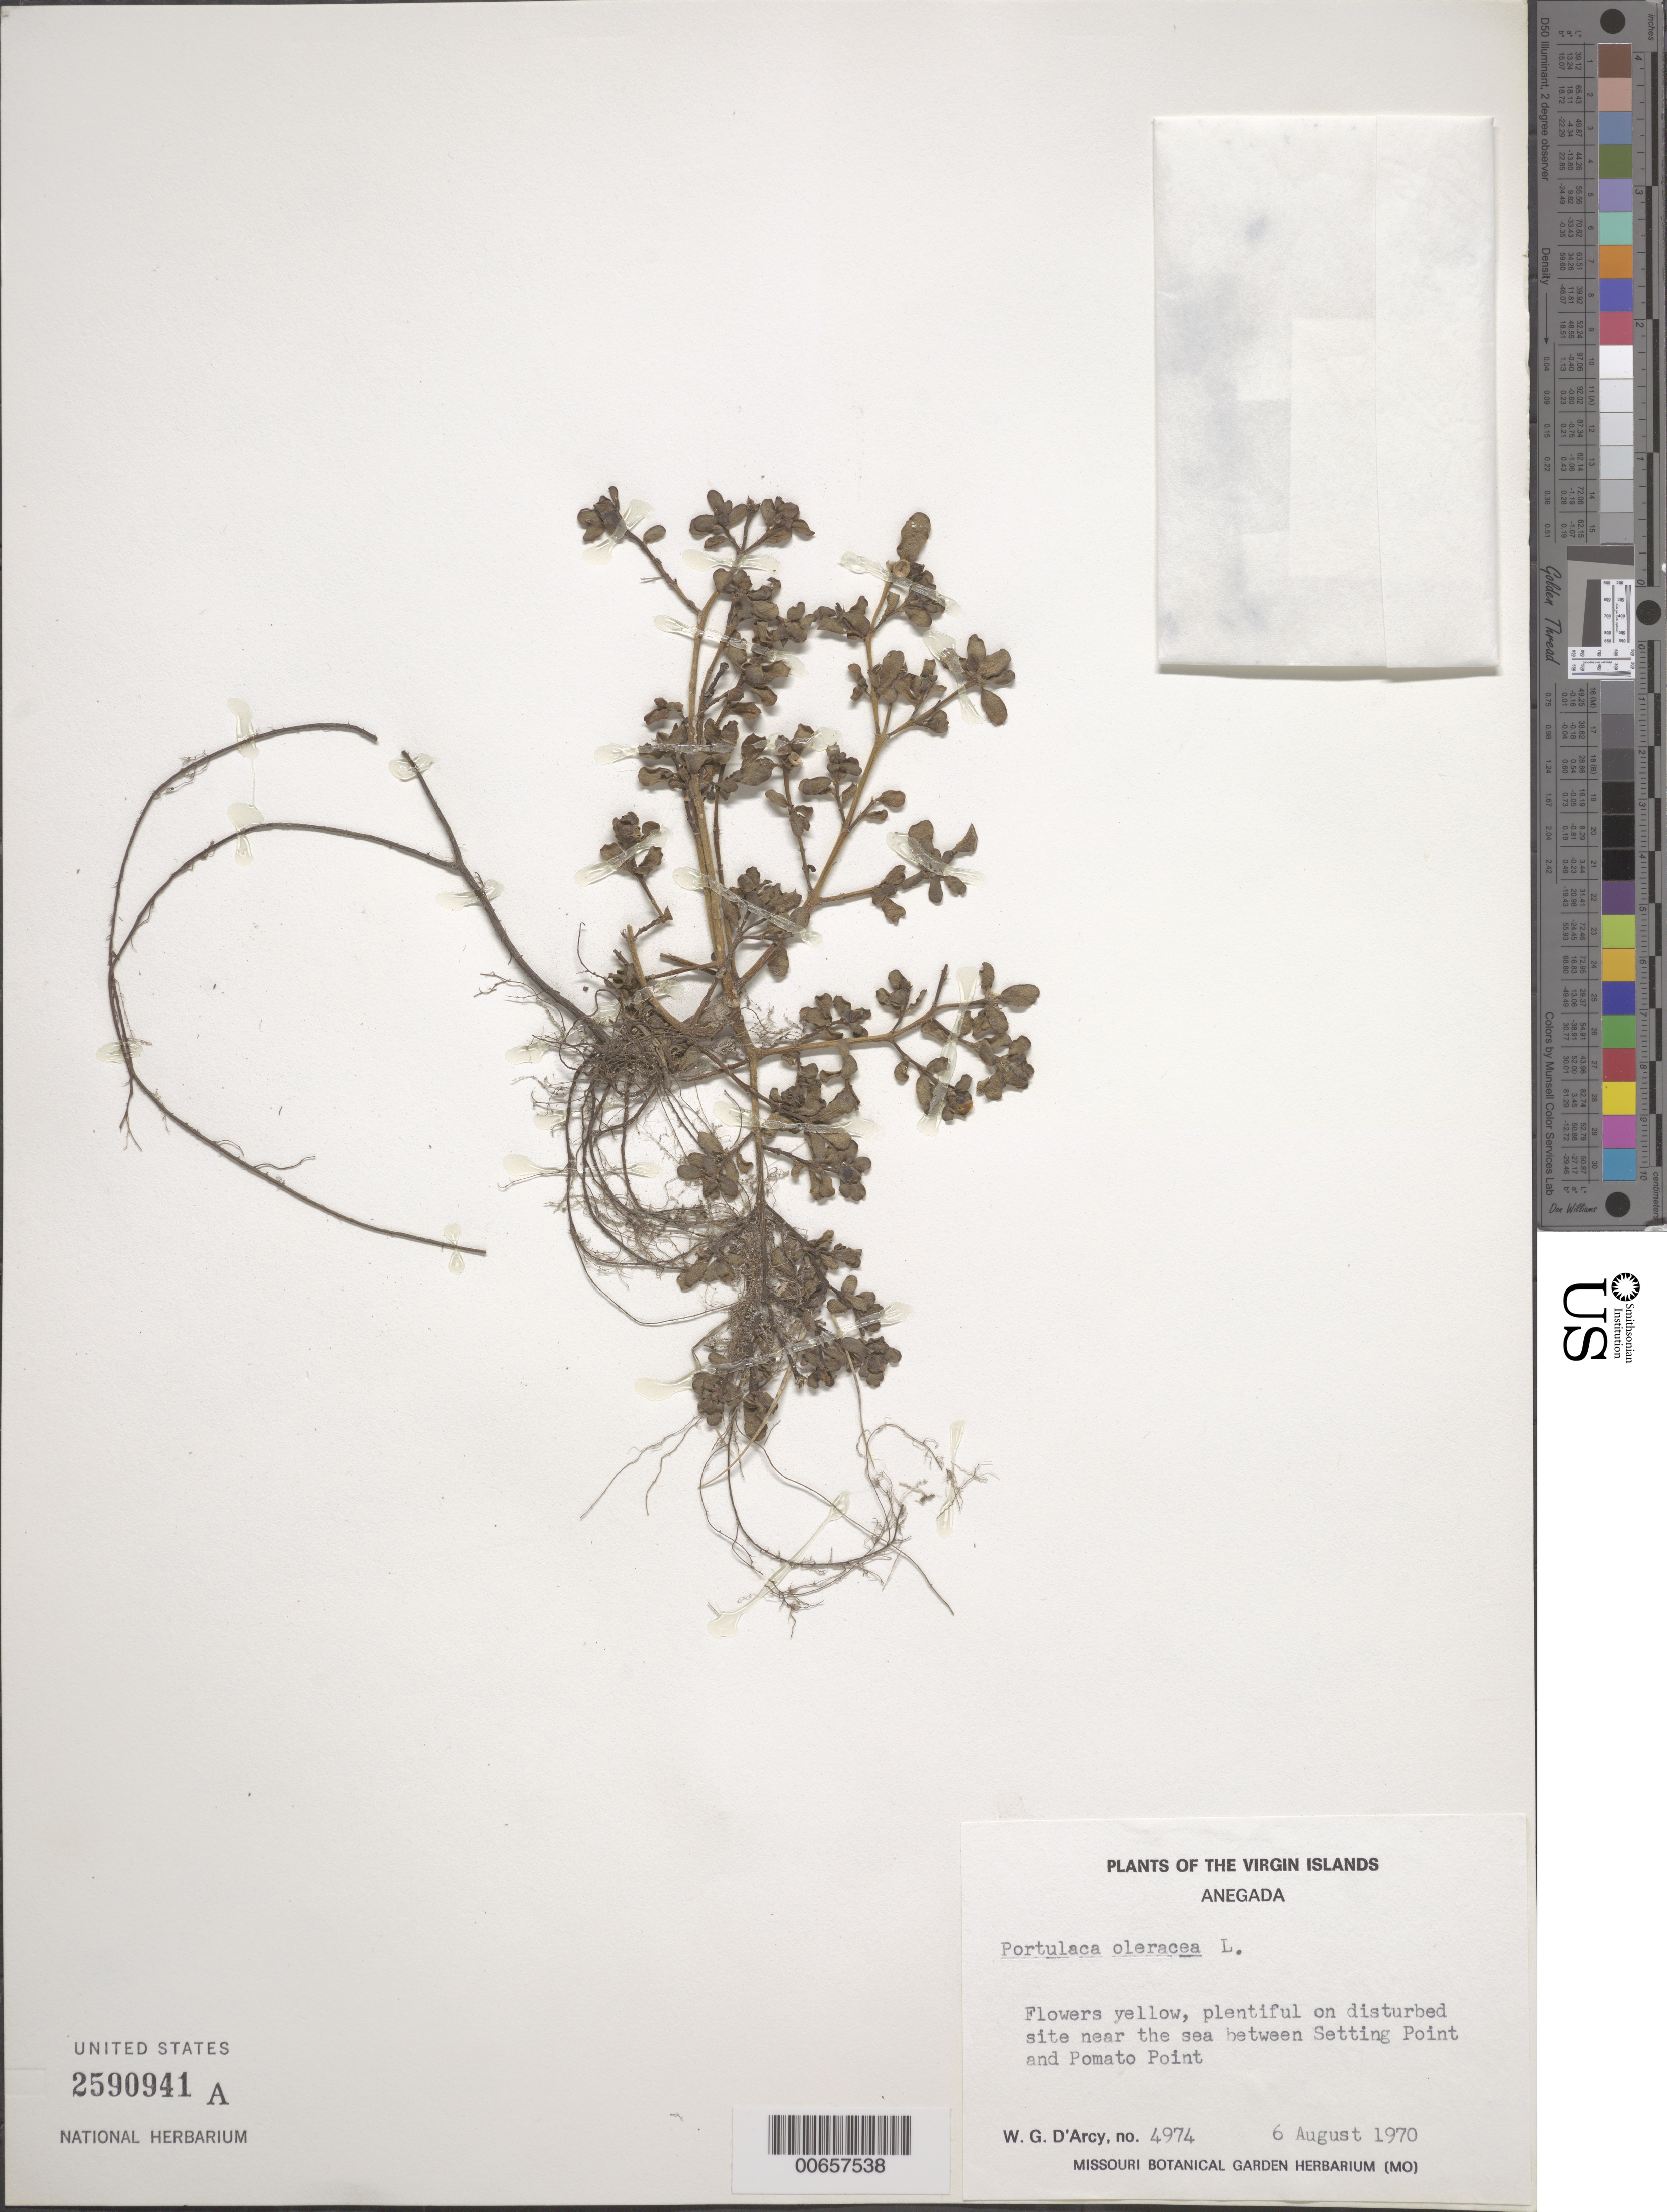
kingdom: Plantae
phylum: Tracheophyta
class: Magnoliopsida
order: Caryophyllales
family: Portulacaceae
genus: Portulaca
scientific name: Portulaca oleracea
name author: L.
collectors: W. G. D'Arcy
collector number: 4974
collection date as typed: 06 Aug 1970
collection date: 1970-08-06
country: British Virgin Islands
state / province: Anegada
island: Anegada Island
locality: Setting Point and Pomato Point, Btw.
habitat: On disturbed site near the sea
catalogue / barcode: US 2590941A